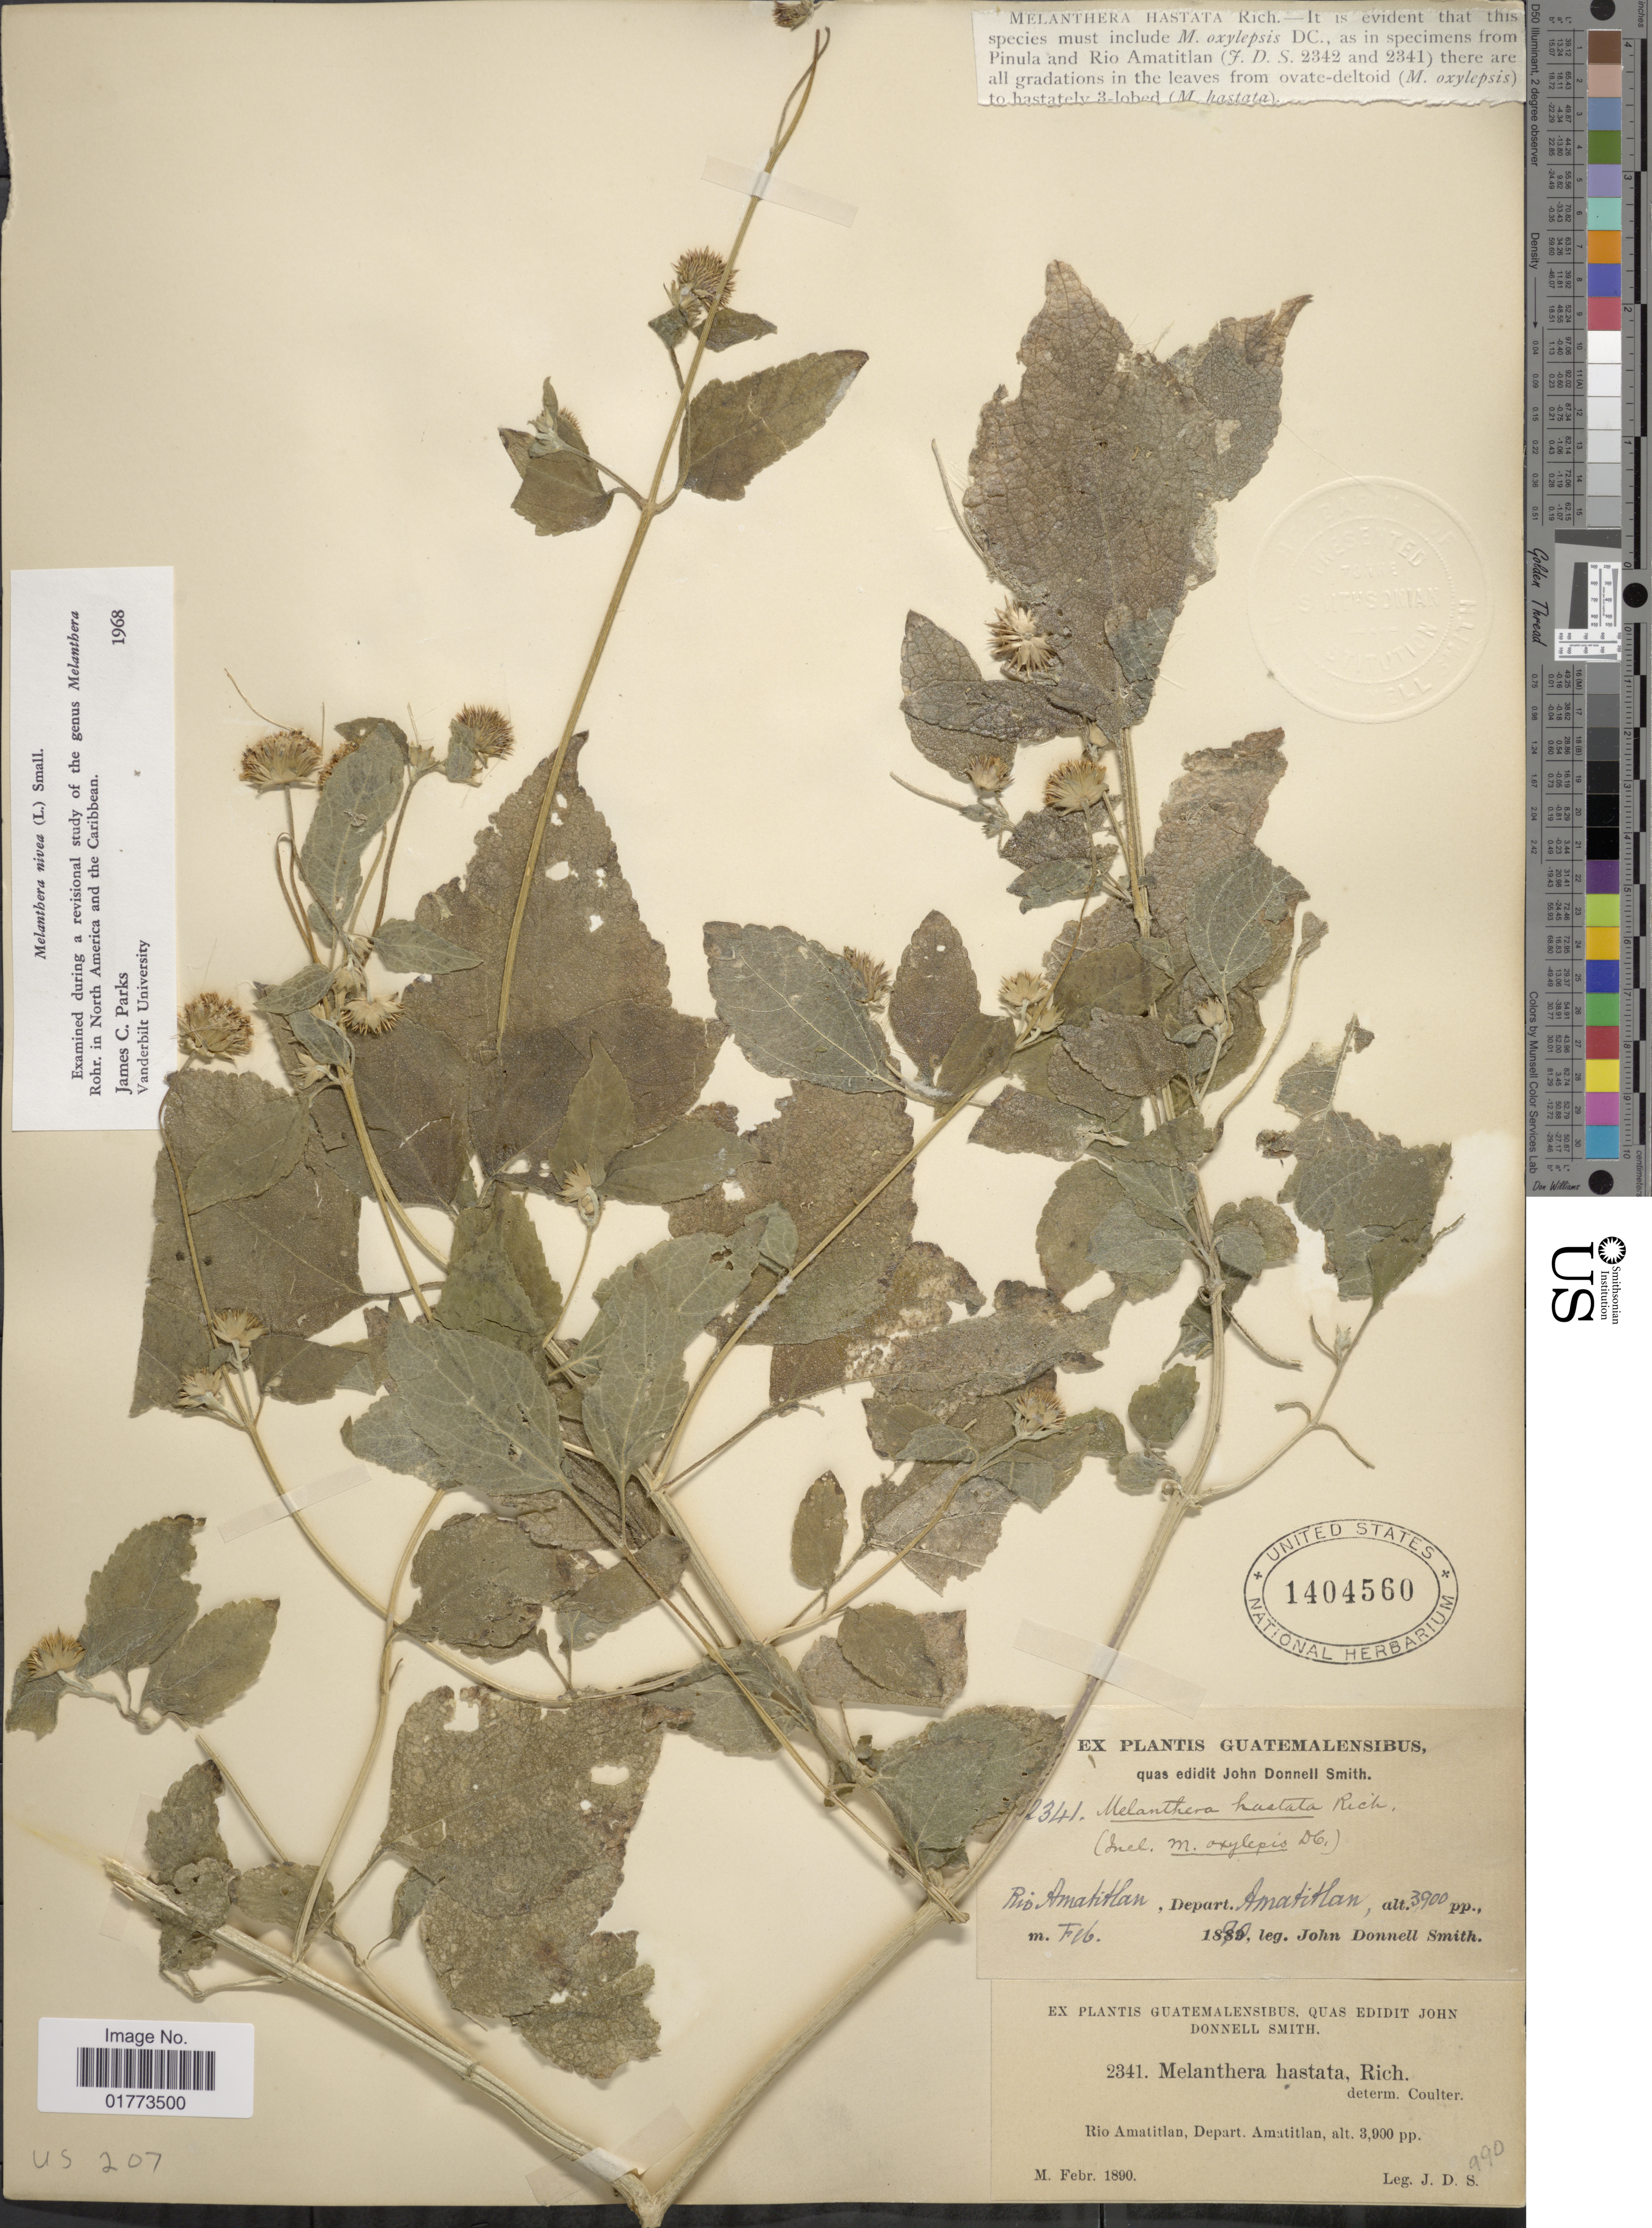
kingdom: Plantae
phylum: Tracheophyta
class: Magnoliopsida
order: Asterales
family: Asteraceae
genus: Melanthera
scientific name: Melanthera nivea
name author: (L.) Small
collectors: J. Donnell Smith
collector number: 2341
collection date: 1890-02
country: Guatemala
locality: Rio Amatitlan, Depart. Amatitlan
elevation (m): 1189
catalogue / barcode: US 1404560